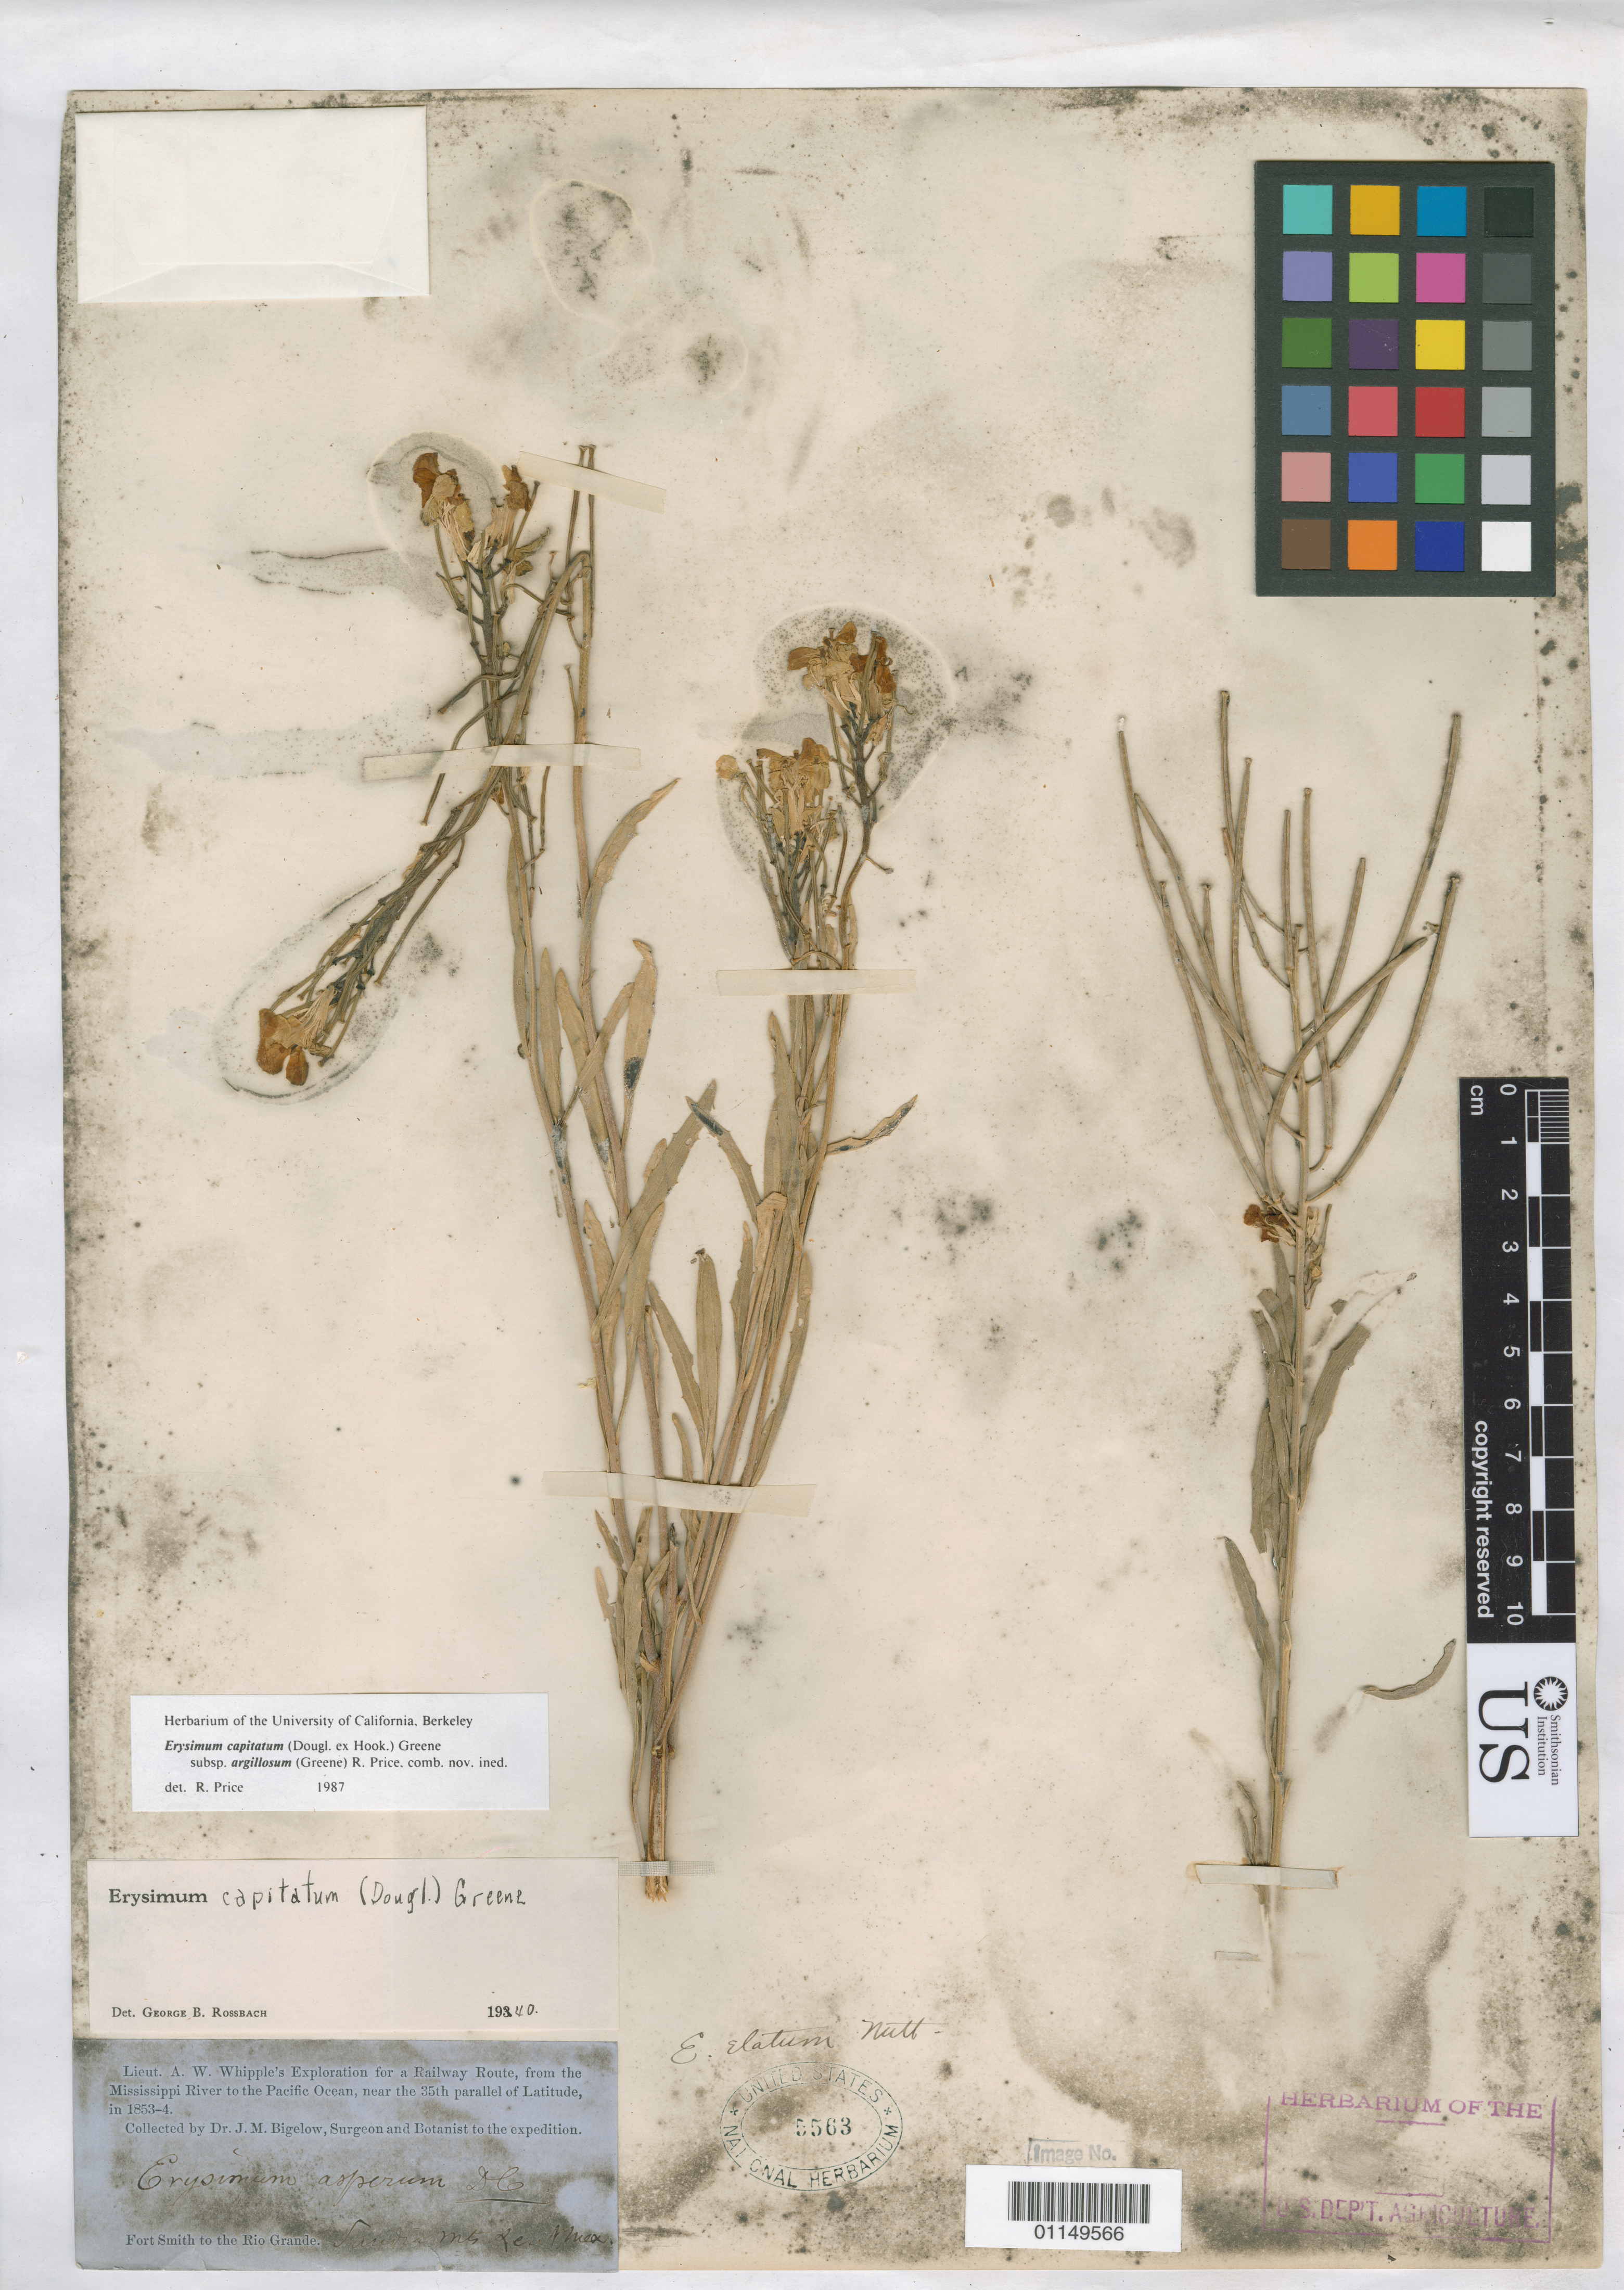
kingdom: Plantae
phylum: Tracheophyta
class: Magnoliopsida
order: Brassicales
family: Brassicaceae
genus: Erysimum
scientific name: Erysimum capitatum subsp. argillosum (Greene) R.A. Price comb. nov. ined.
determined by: Price, R.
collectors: J. M. Bigelow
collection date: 1853/1854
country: United States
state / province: New Mexico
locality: Fort Smith to the Rio Grande.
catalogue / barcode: US 5563